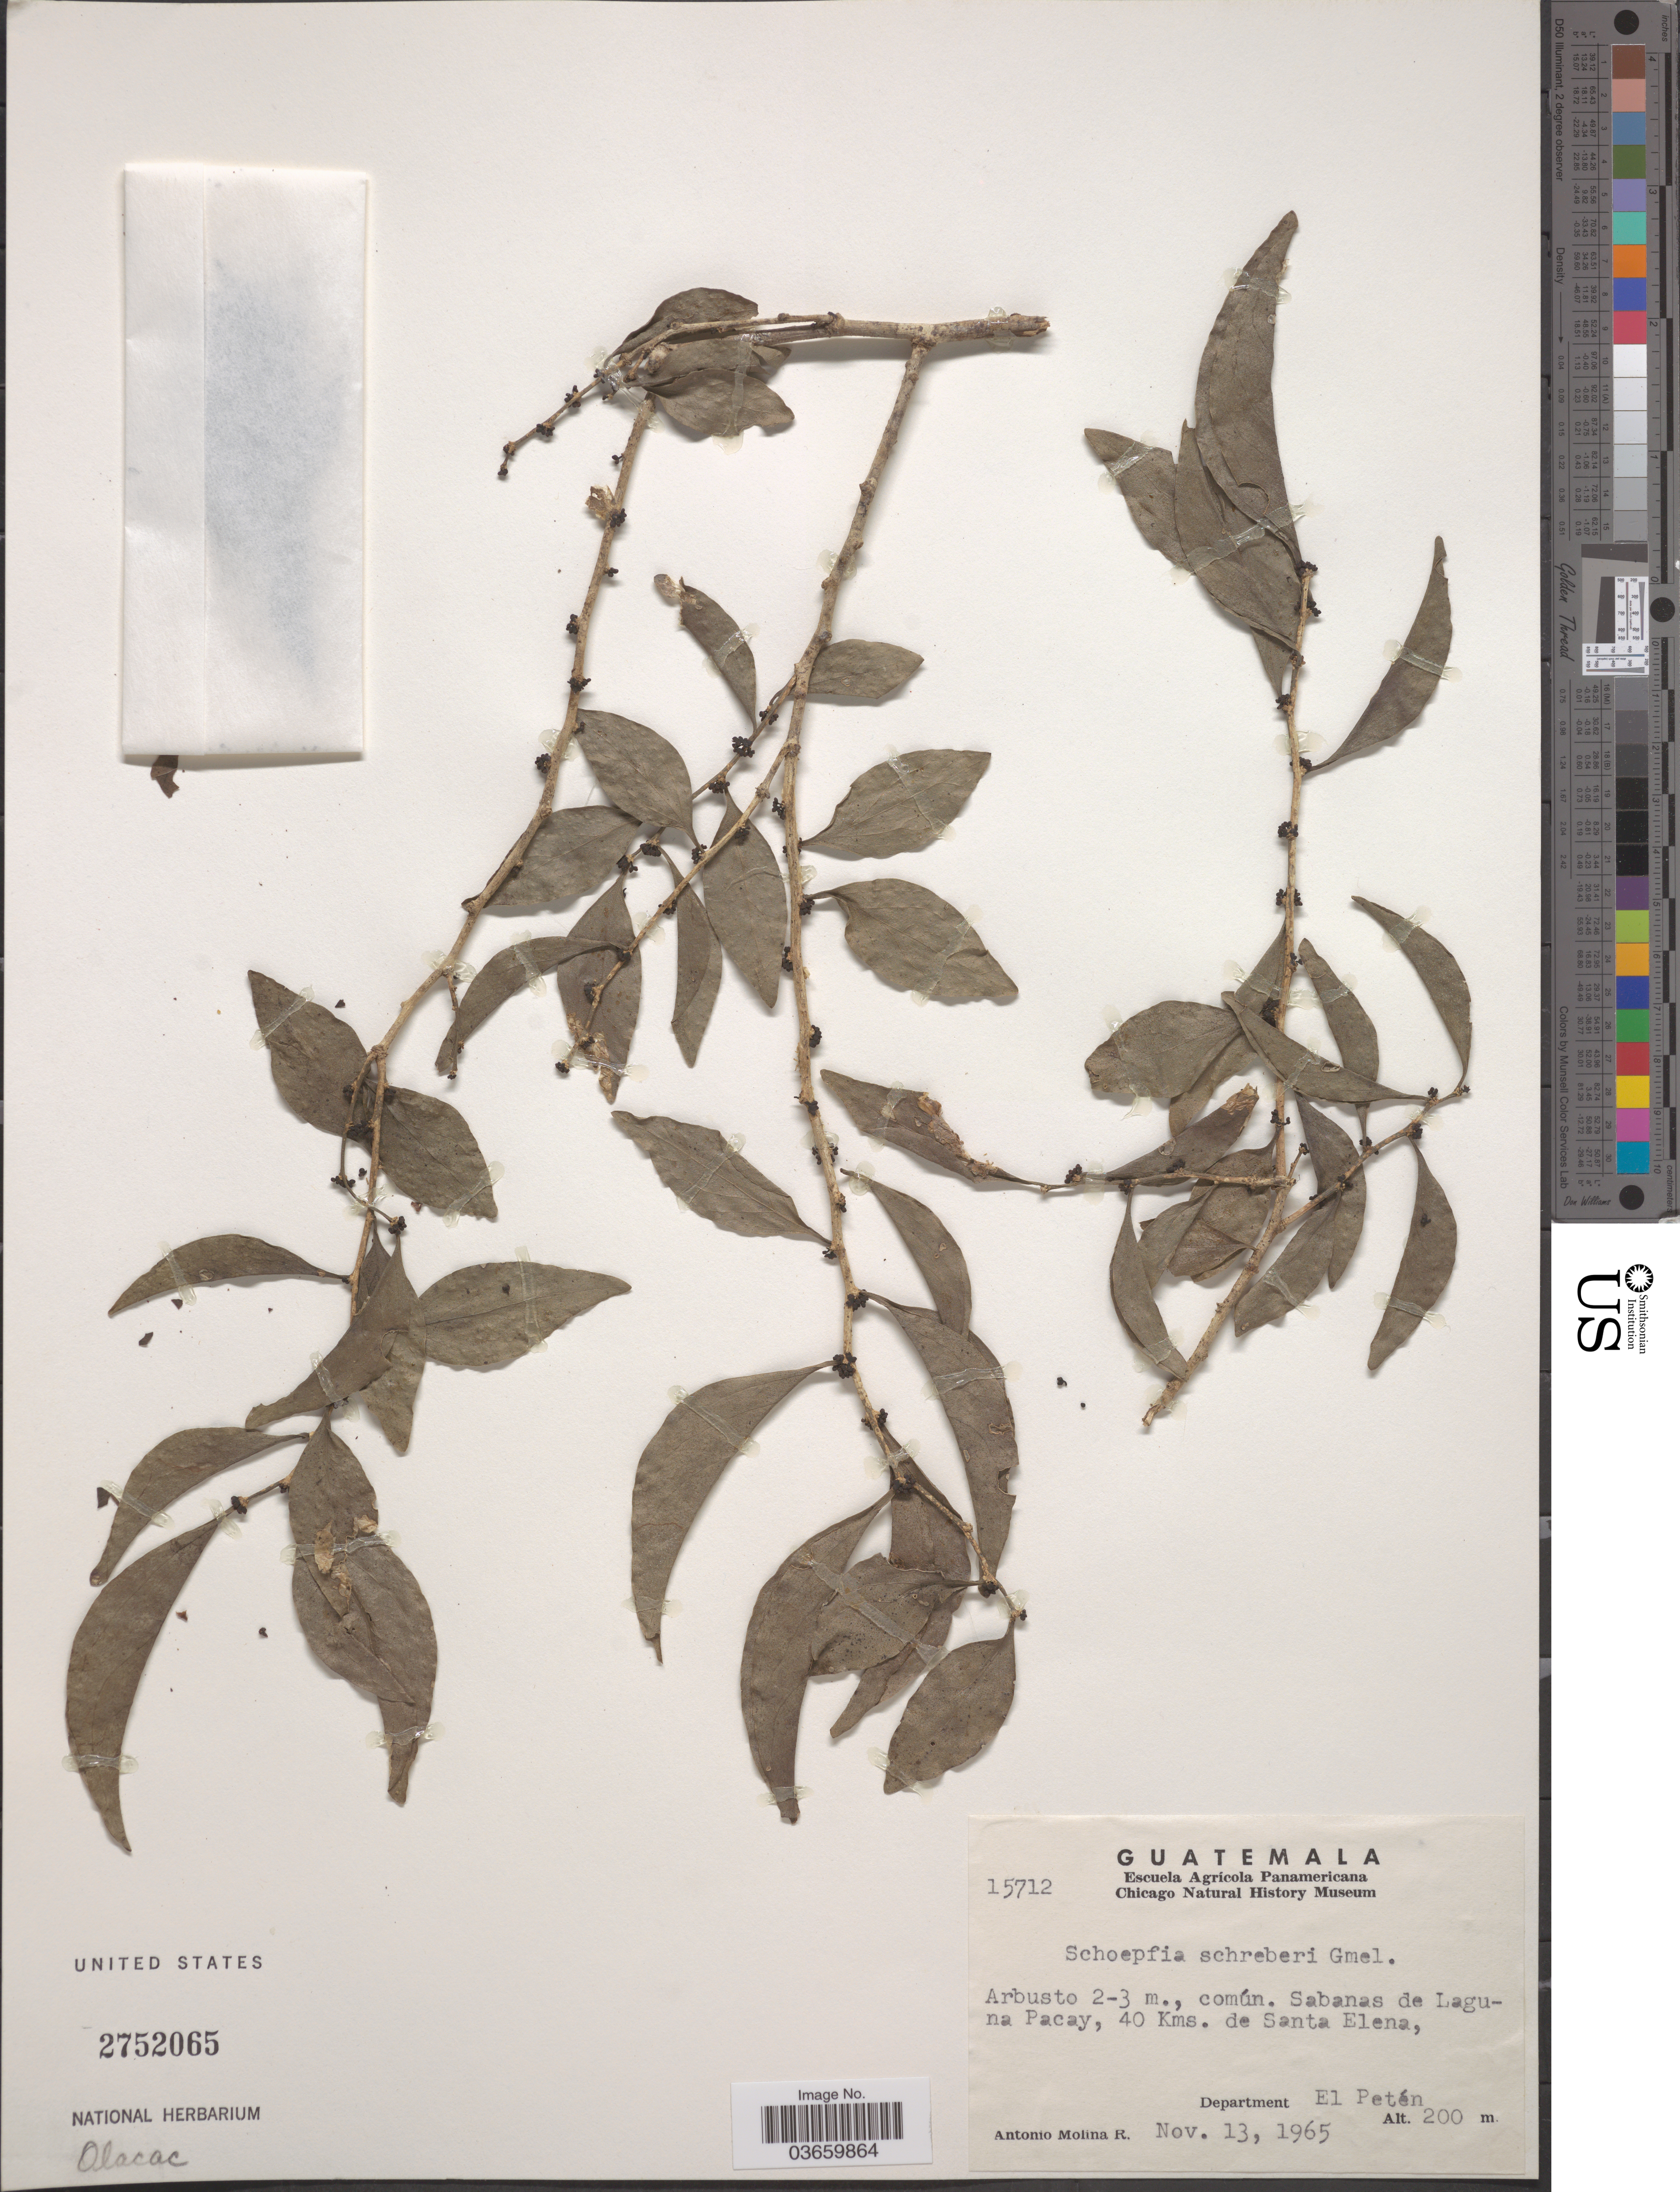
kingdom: Plantae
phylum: Tracheophyta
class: Magnoliopsida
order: Santalales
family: Schoepfiaceae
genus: Schoepfia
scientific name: Schoepfia schreberi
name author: J.F. Gmel.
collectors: A. Molina R.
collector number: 15712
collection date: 1965-11-13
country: Guatemala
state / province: El Petén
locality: Sabanas de Laguna Pacay, 40 Kms. de Santa Elena, Department El Petén.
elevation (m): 200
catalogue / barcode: US 2752065